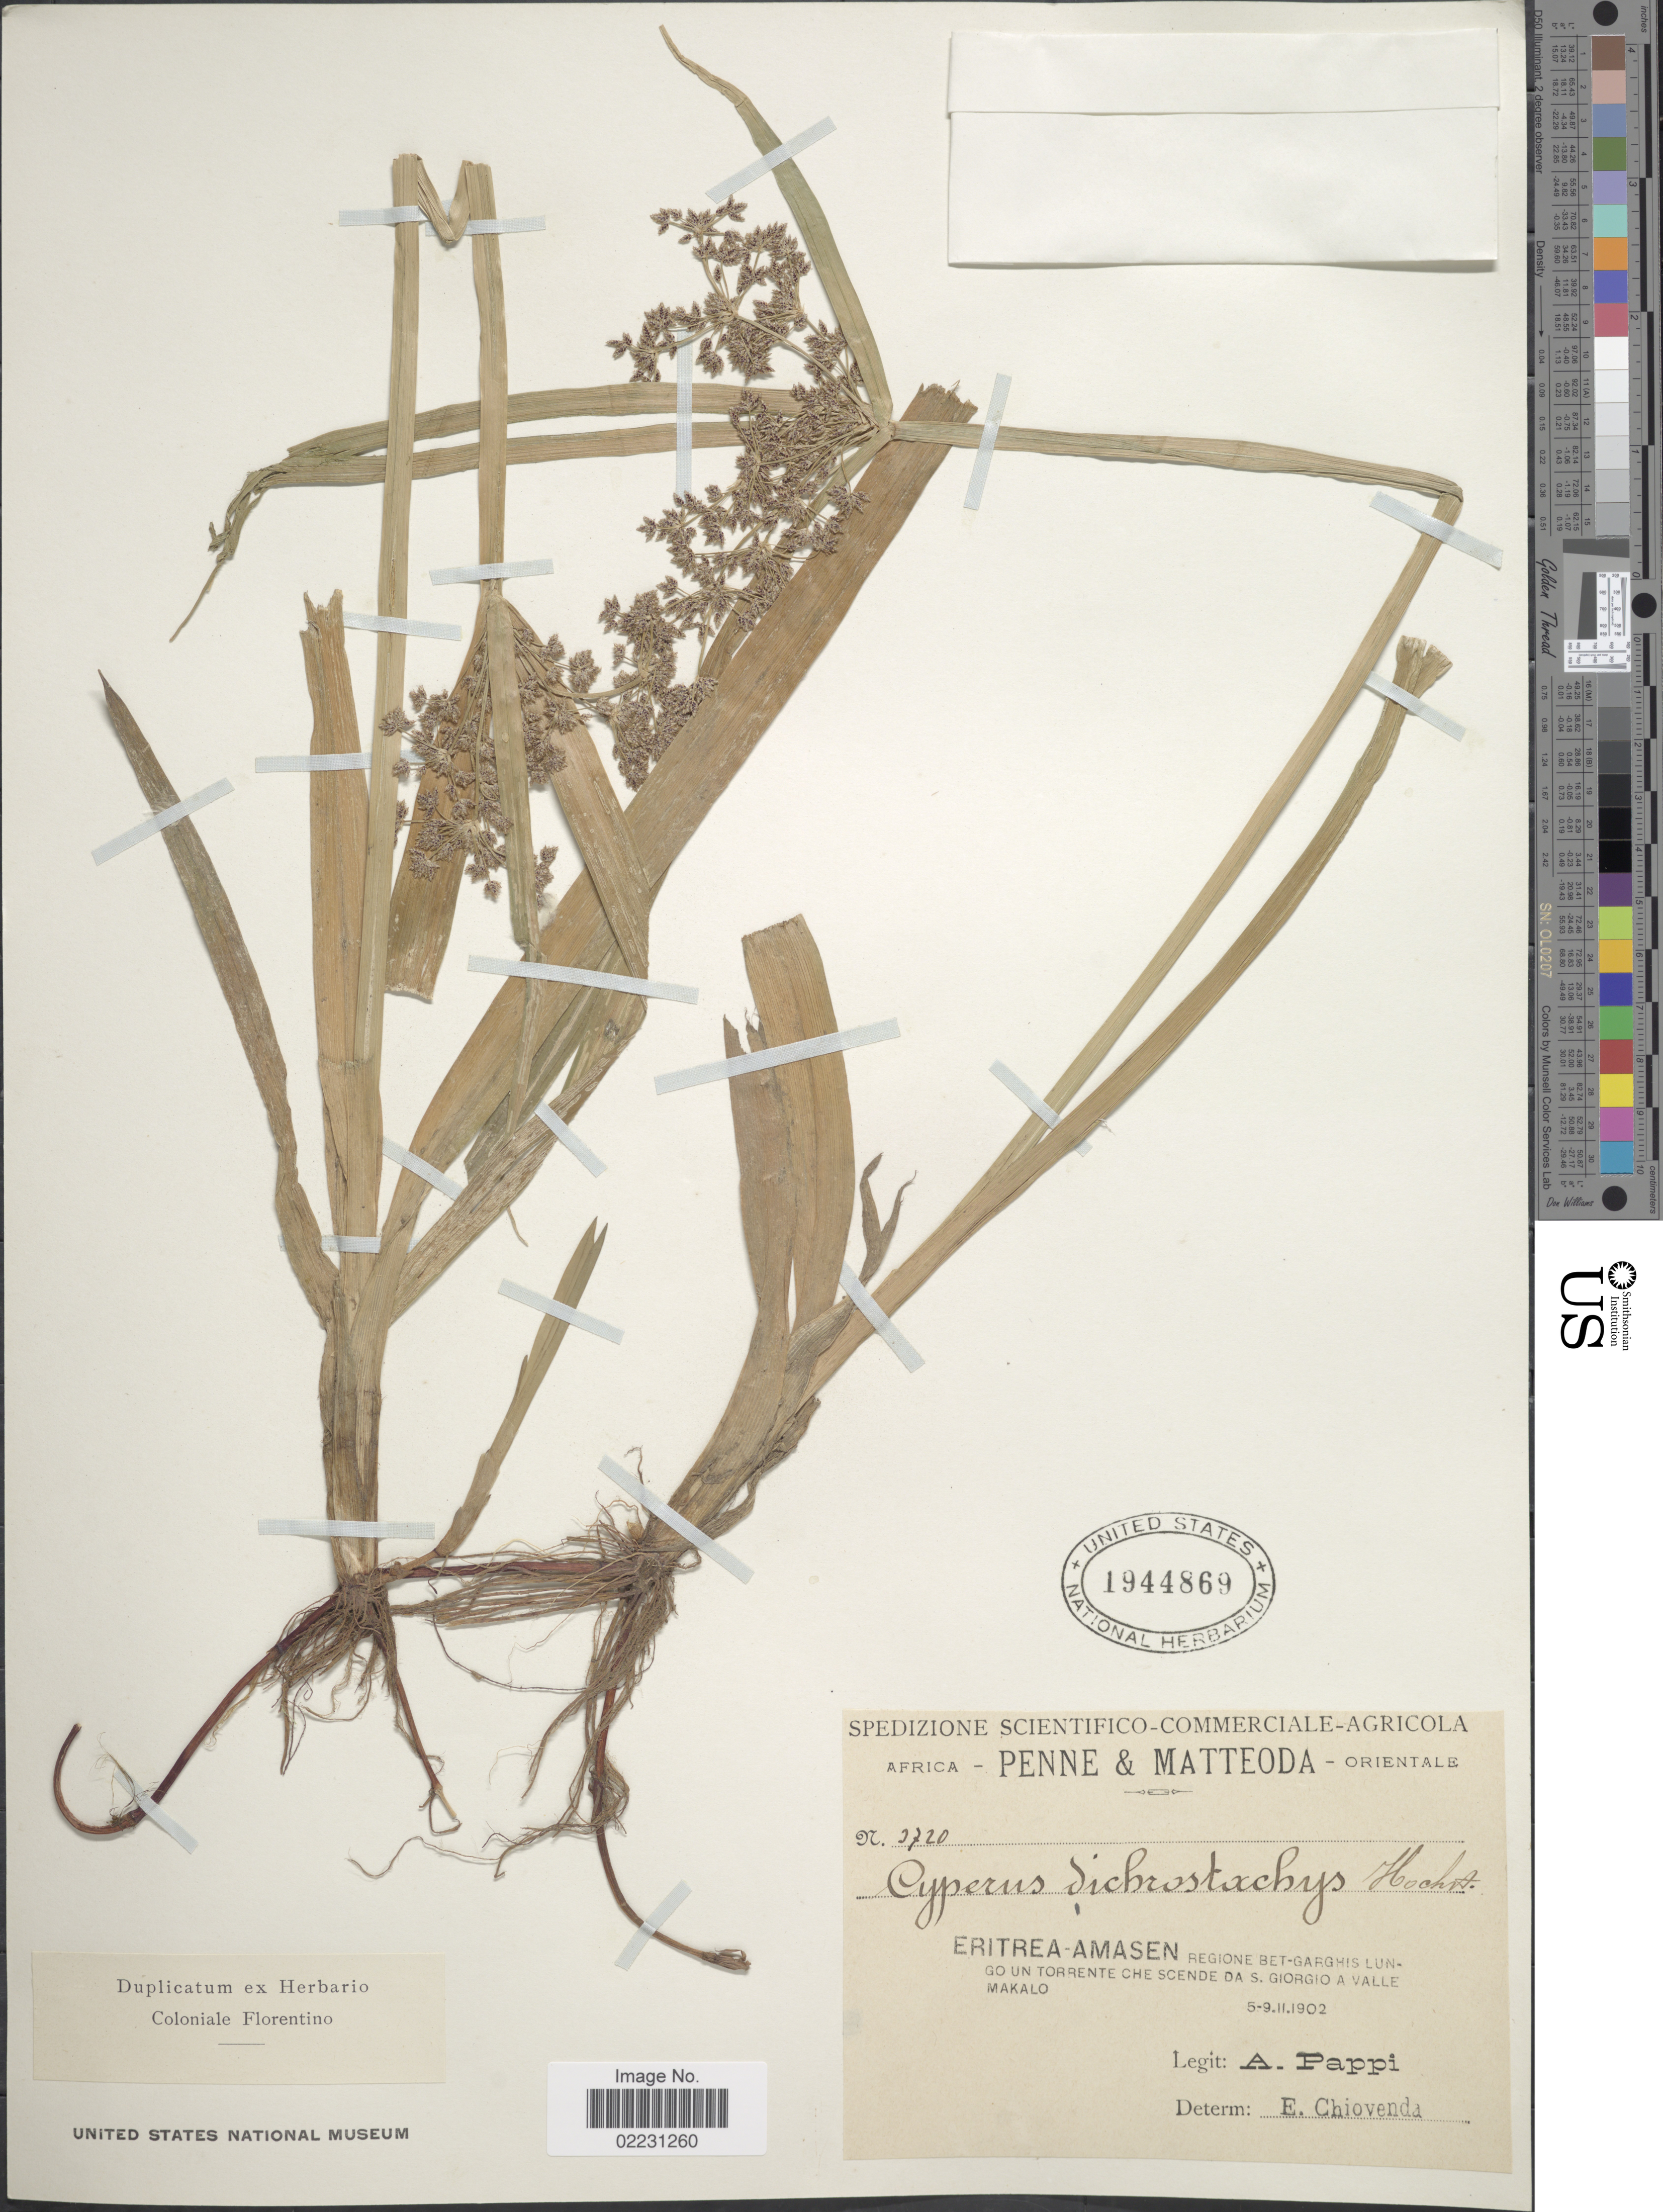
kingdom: Plantae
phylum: Tracheophyta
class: Liliopsida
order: Poales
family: Cyperaceae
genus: Cyperus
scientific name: Cyperus dichrostachyus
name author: Hochst. ex A. Rich.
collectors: A. Pappi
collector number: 3720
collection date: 1902-02-05/1902-02-09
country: Eritrea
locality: Eritrea - Amasen Regione Bet-Garghis lungo un torrrente che scende da s. Giorgio a valle Makalo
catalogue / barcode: US 1944869